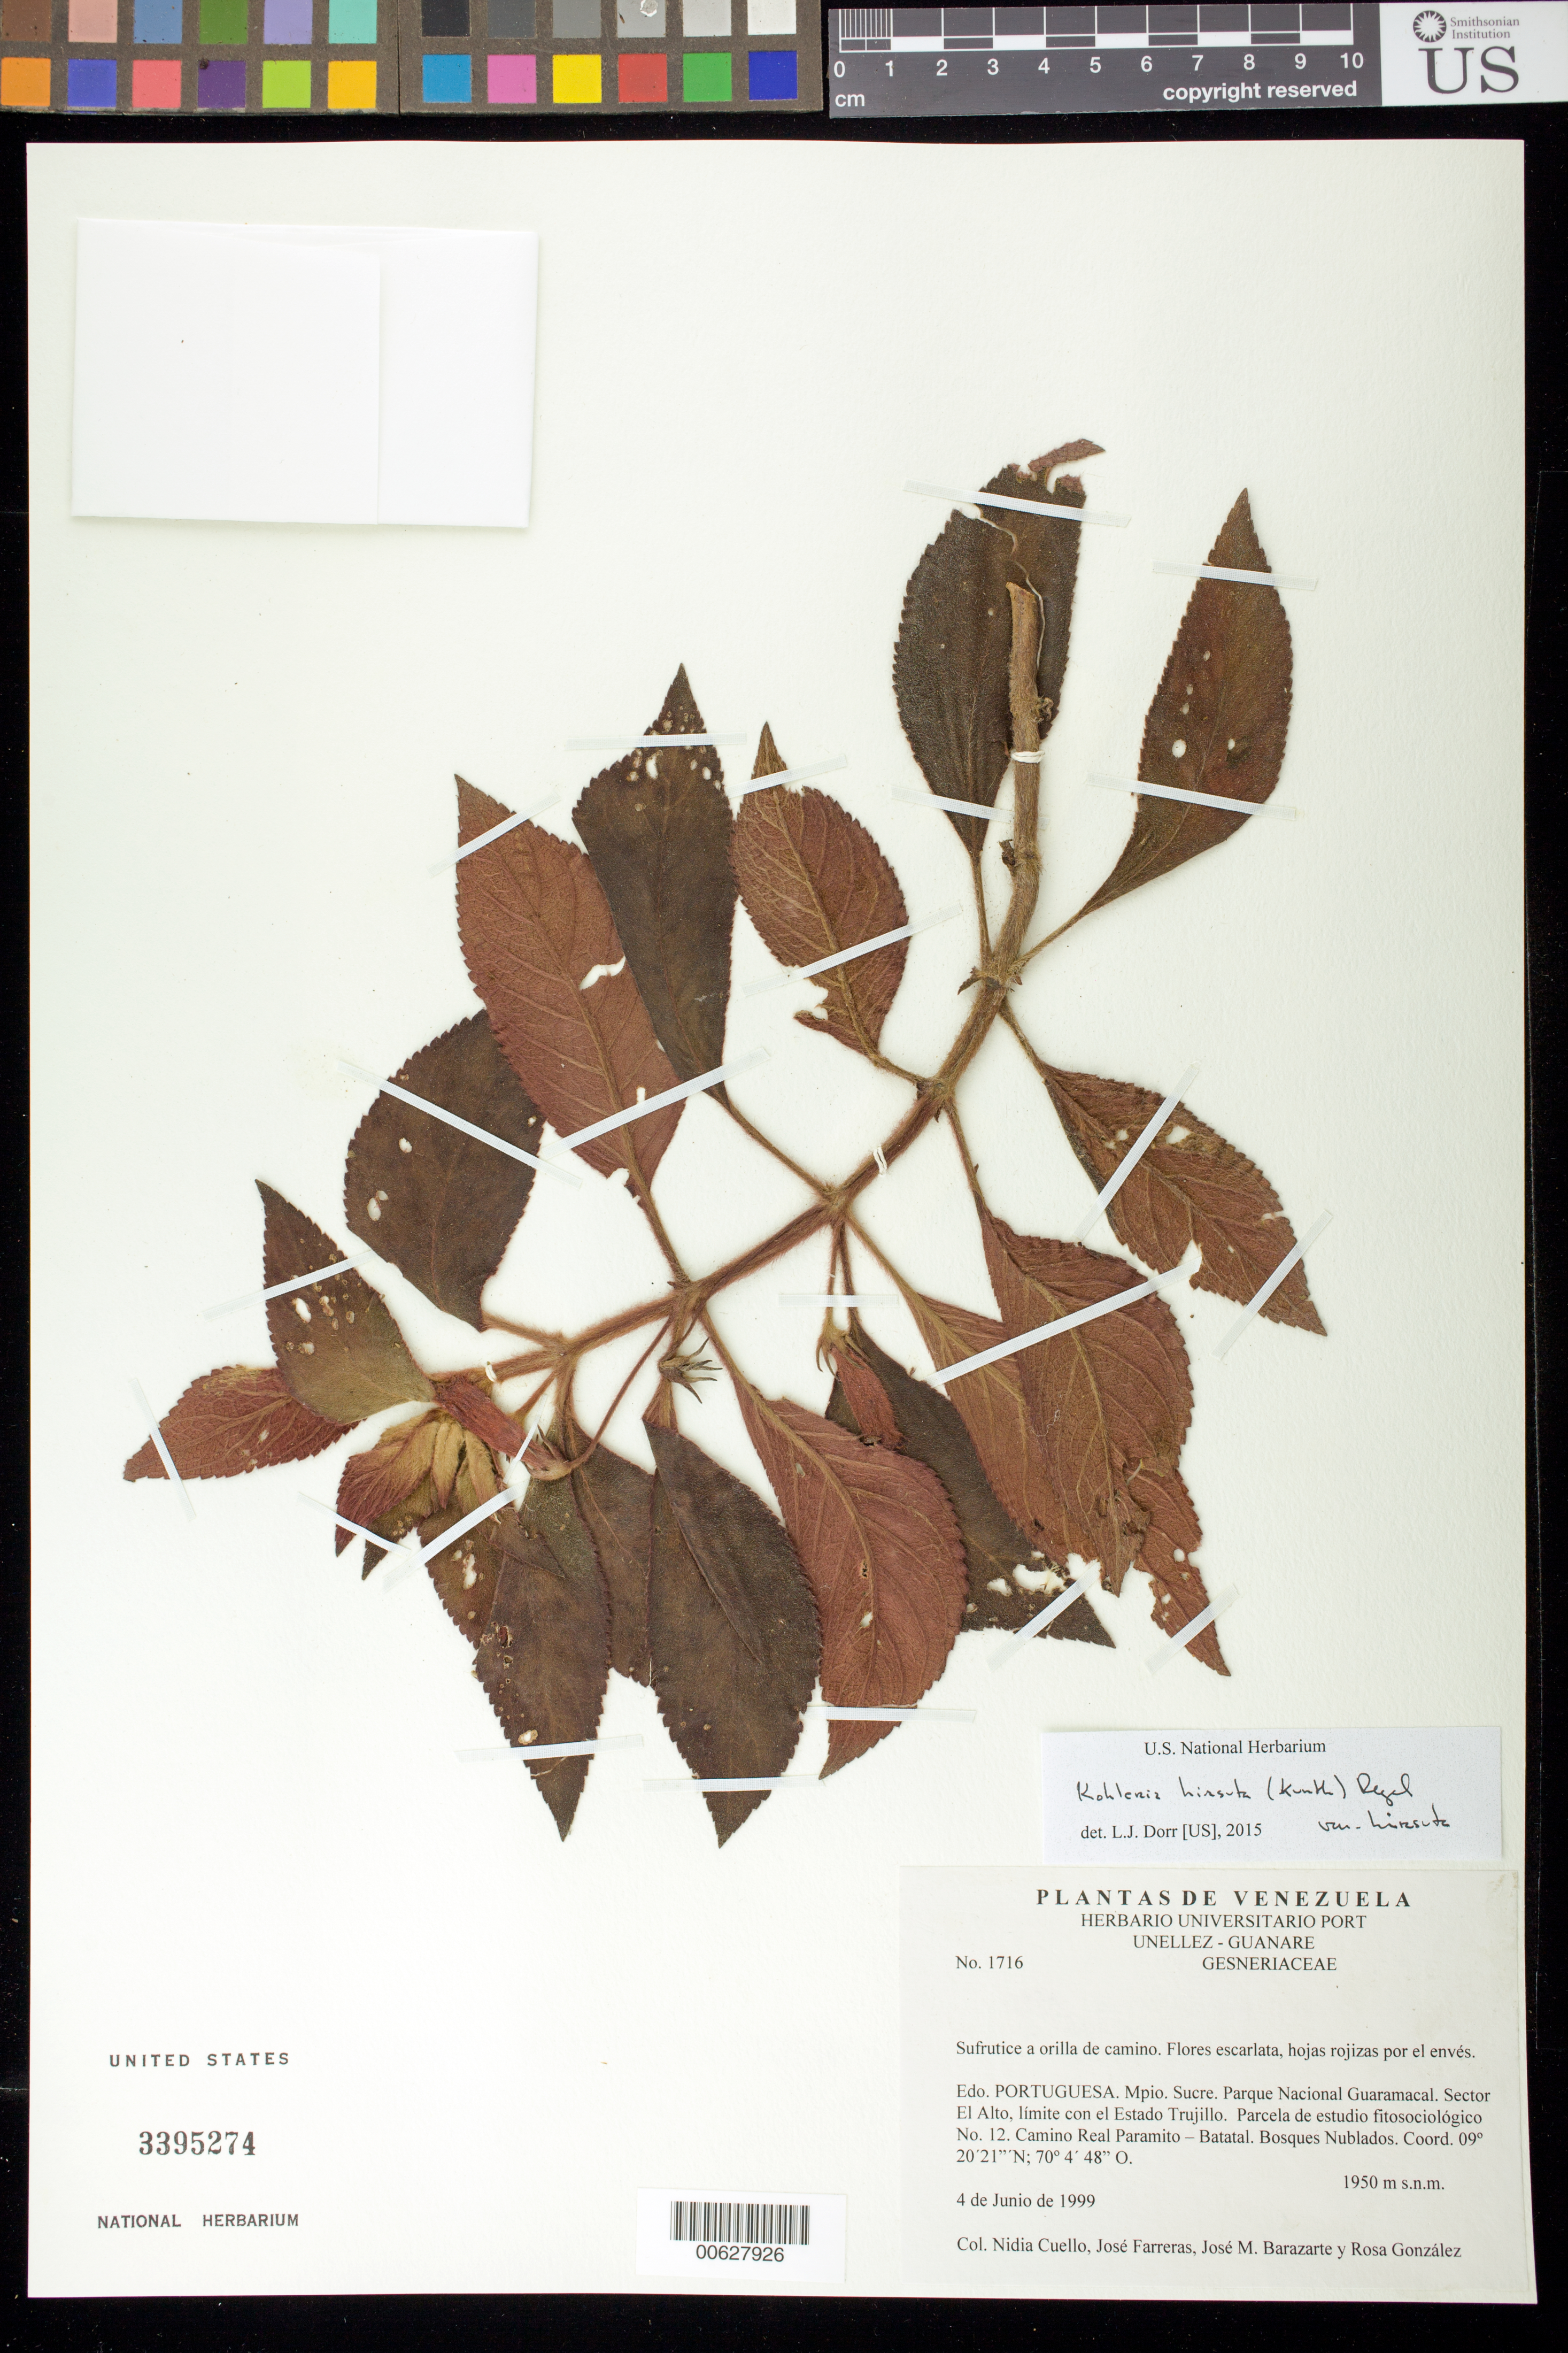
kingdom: Plantae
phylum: Tracheophyta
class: Magnoliopsida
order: Lamiales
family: Gesneriaceae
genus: Kohleria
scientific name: Kohleria hirsuta var. hirsuta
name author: (Kunth) Regel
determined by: Dorr, L. J., (BOT), Smithsonian Institution - National Museum of Natural History (UNITED STATES)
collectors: N. L. Cuello, J. Farreras, J. Barazarte & R. González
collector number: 1716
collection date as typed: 04 Jun 1999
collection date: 1999-06-04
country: Venezuela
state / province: Portuguesa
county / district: Sucre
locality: Parque Nacional Guaramacal. Sector El Alto. Camino Real Paramito-Batatal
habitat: Bosques nublados.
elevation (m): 1950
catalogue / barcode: US 3395274